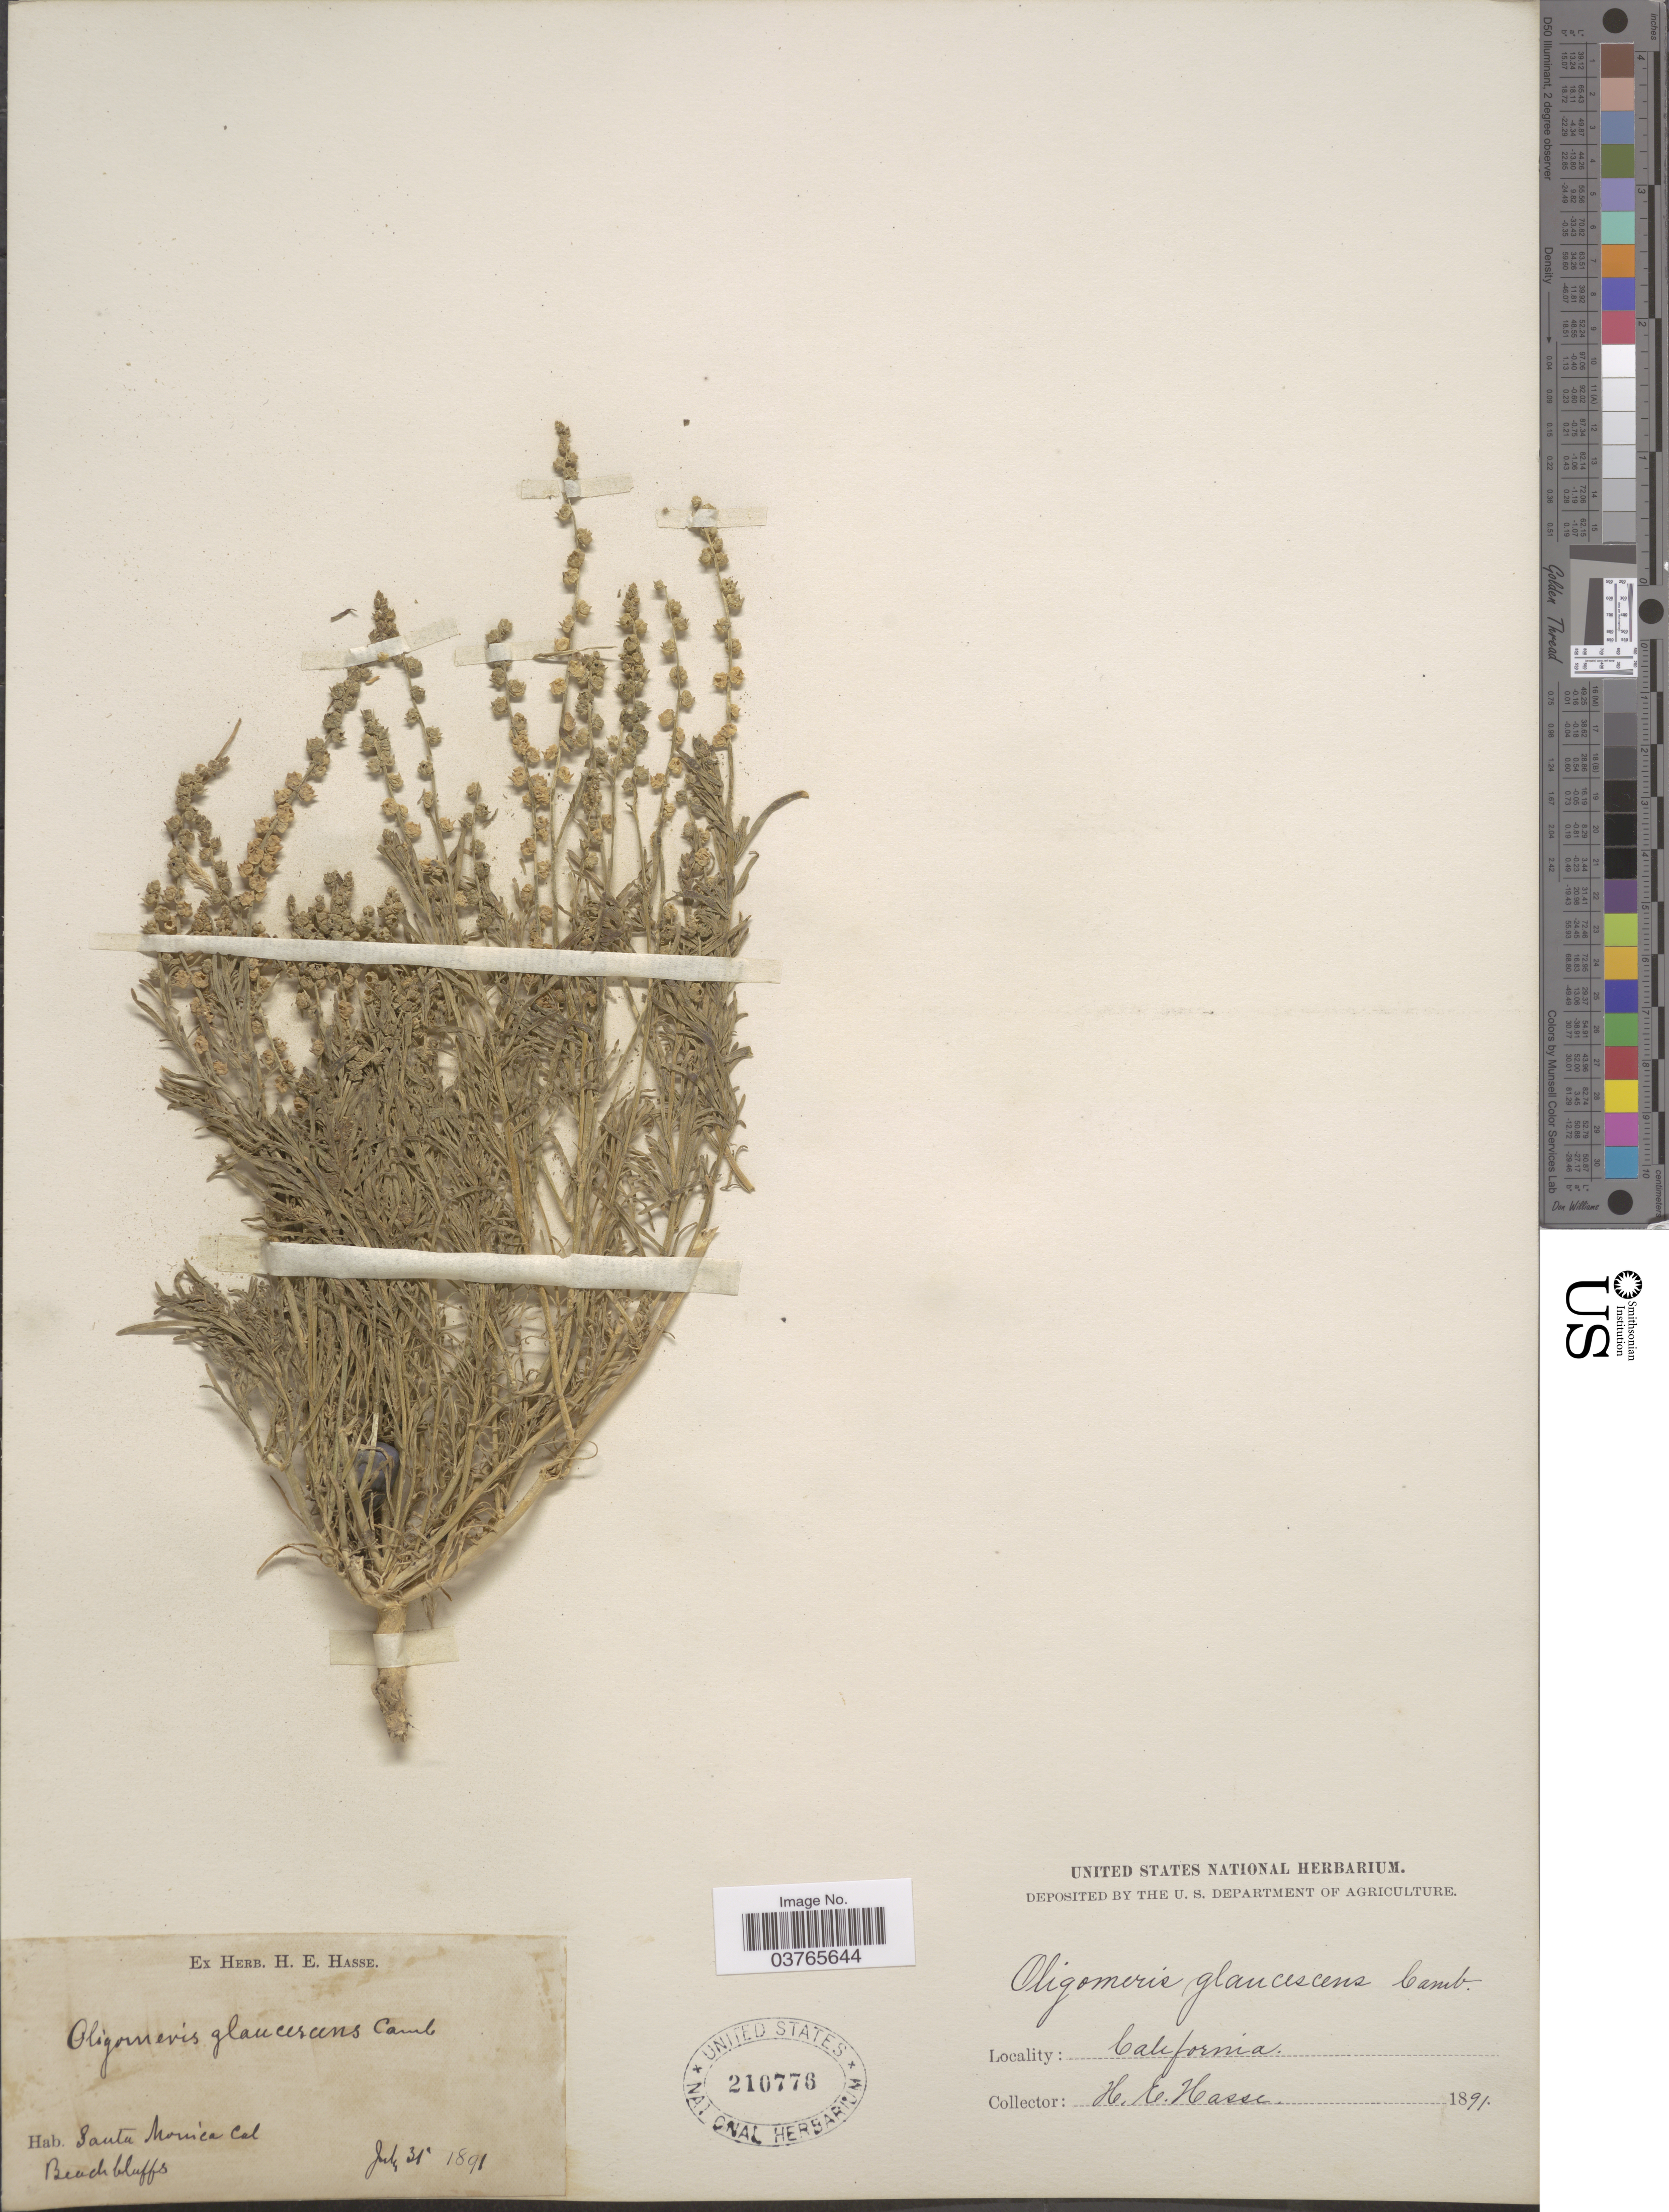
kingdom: Plantae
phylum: Tracheophyta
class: Magnoliopsida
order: Brassicales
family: Resedaceae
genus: Oligomeris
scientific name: Oligomeris subulata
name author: Webb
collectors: H. E. Hasse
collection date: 1891-07-31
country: United States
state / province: California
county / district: Los Angeles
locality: Santa Monica. Beach bluffs.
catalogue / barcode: US 210776